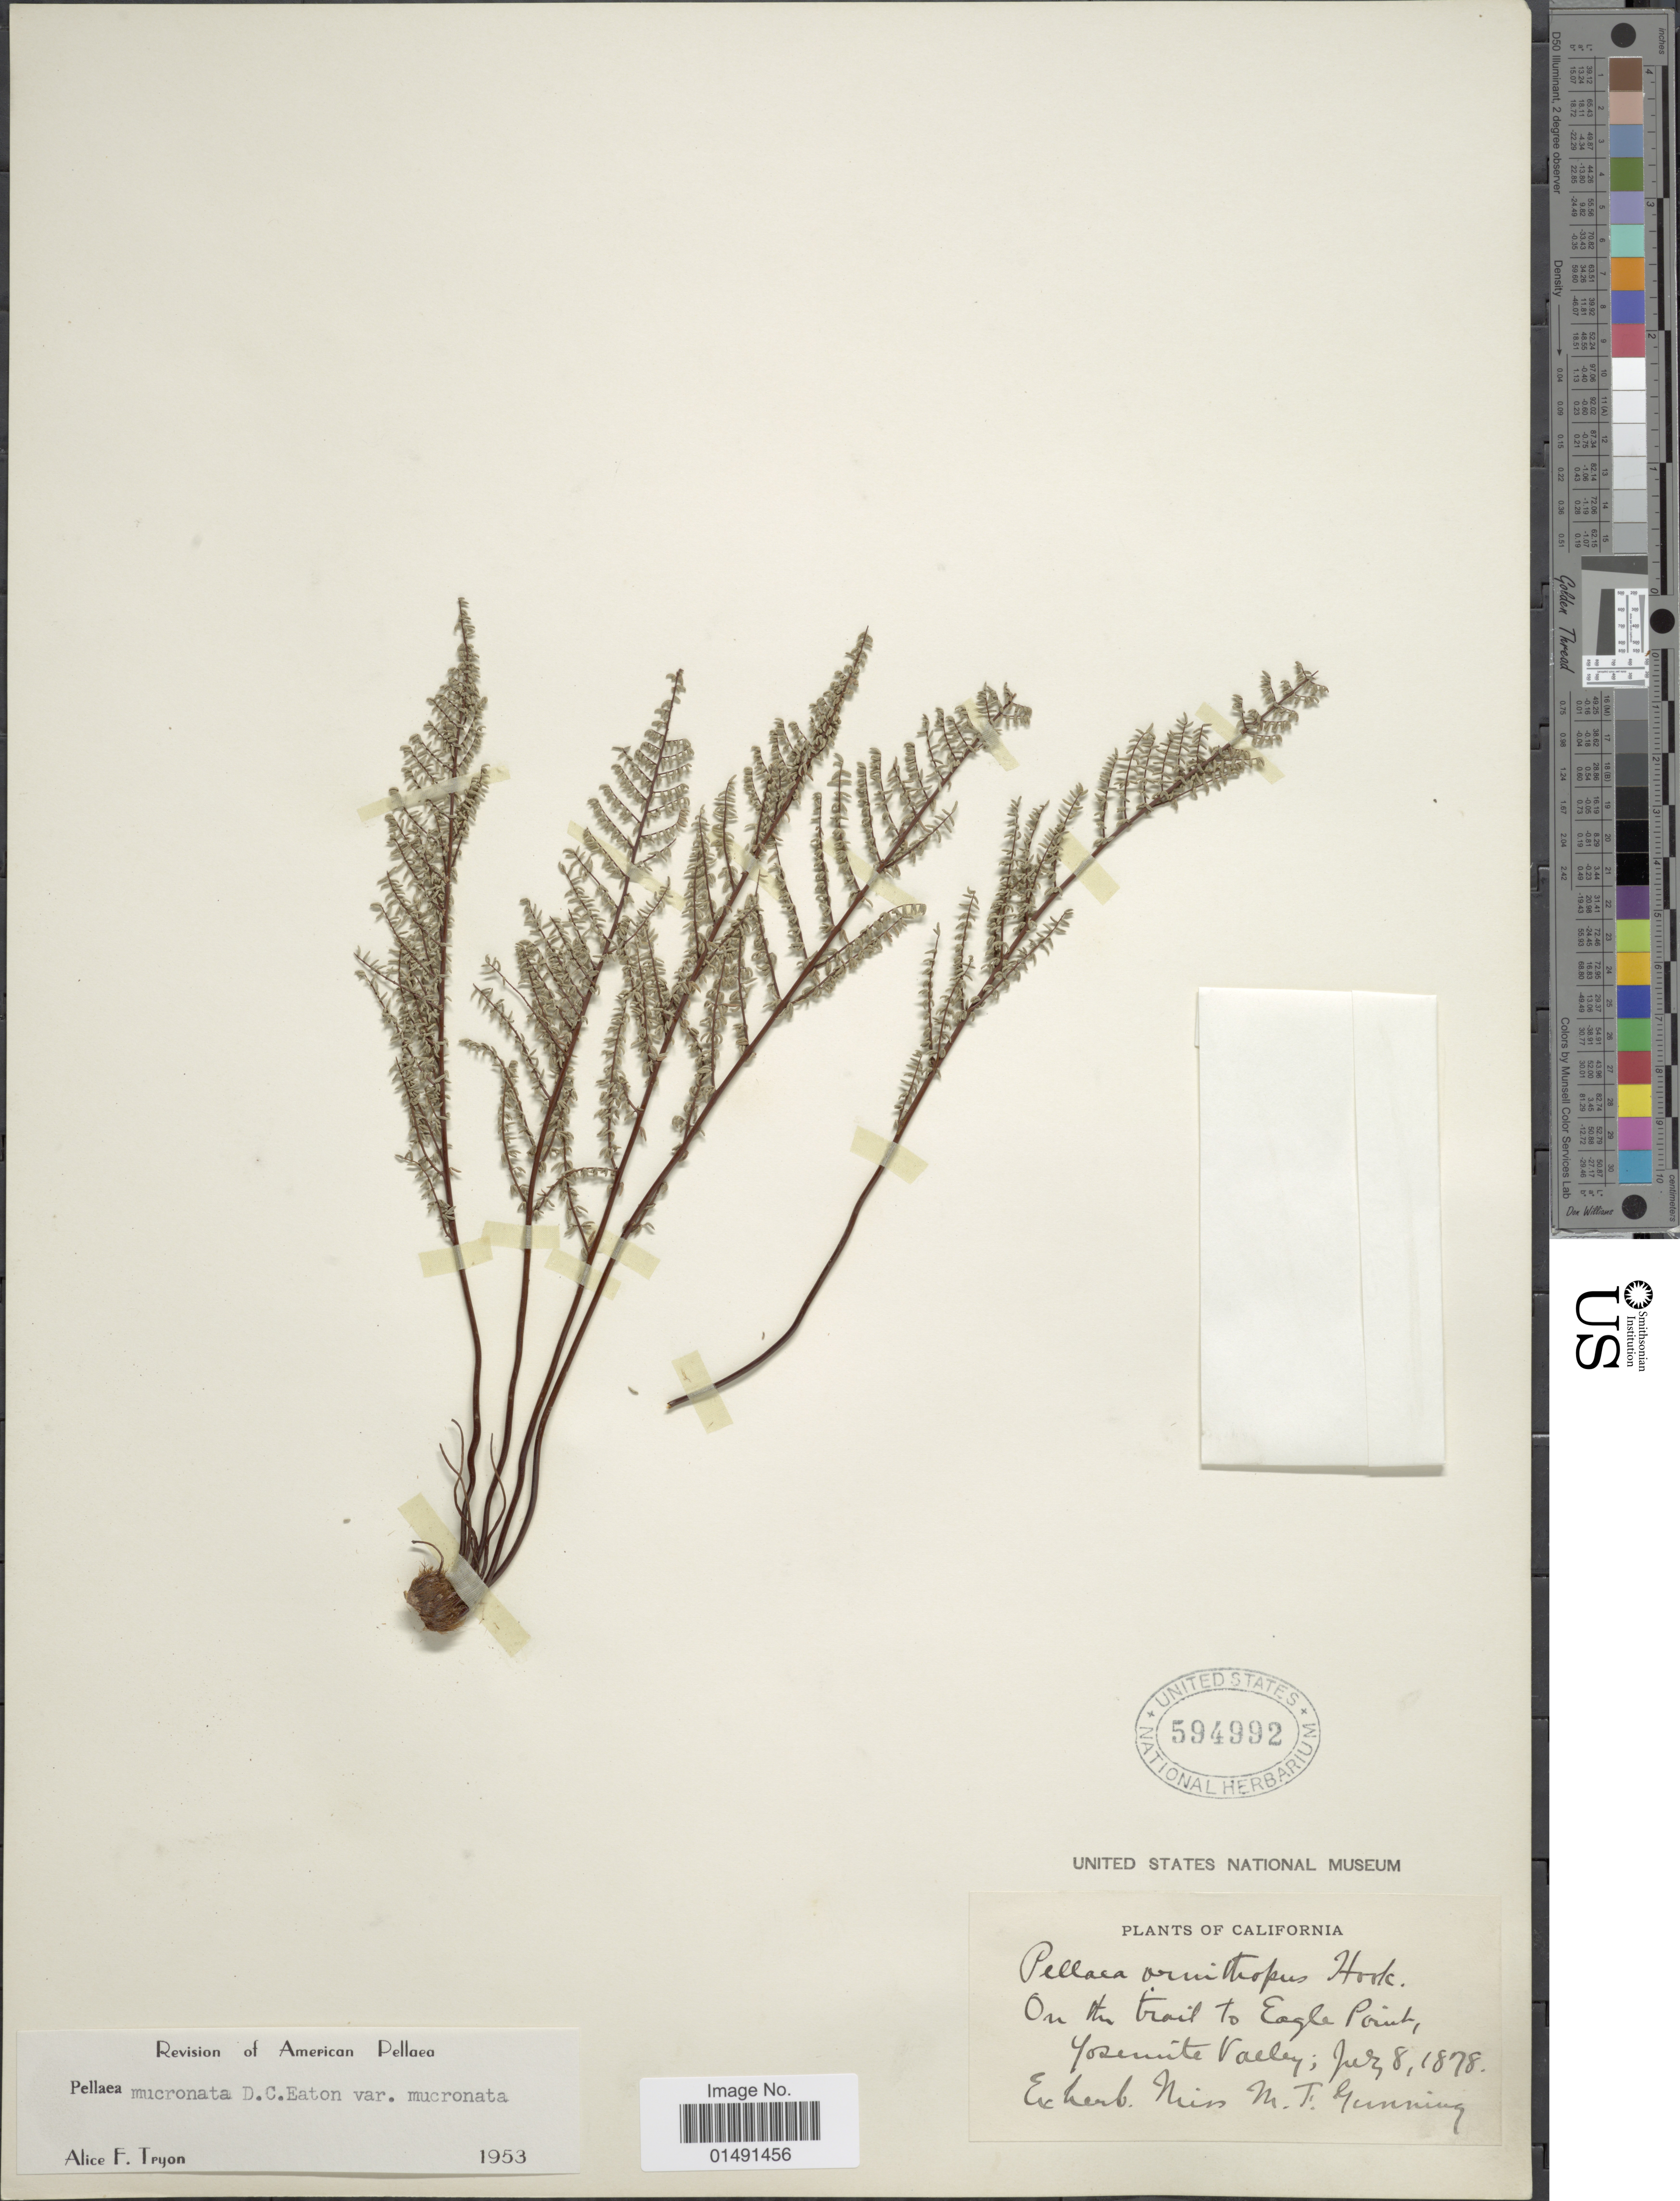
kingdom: Plantae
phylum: Tracheophyta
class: Polypodiopsida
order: Polypodiales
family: Pteridaceae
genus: Pellaea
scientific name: Pellaea mucronata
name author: (D.C. Eaton) D.C. Eaton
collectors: M. Gunning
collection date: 1878-07-08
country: United States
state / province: California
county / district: Mariposa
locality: On the trail to Eagle Point, Yosemite Valley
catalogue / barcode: US 594992